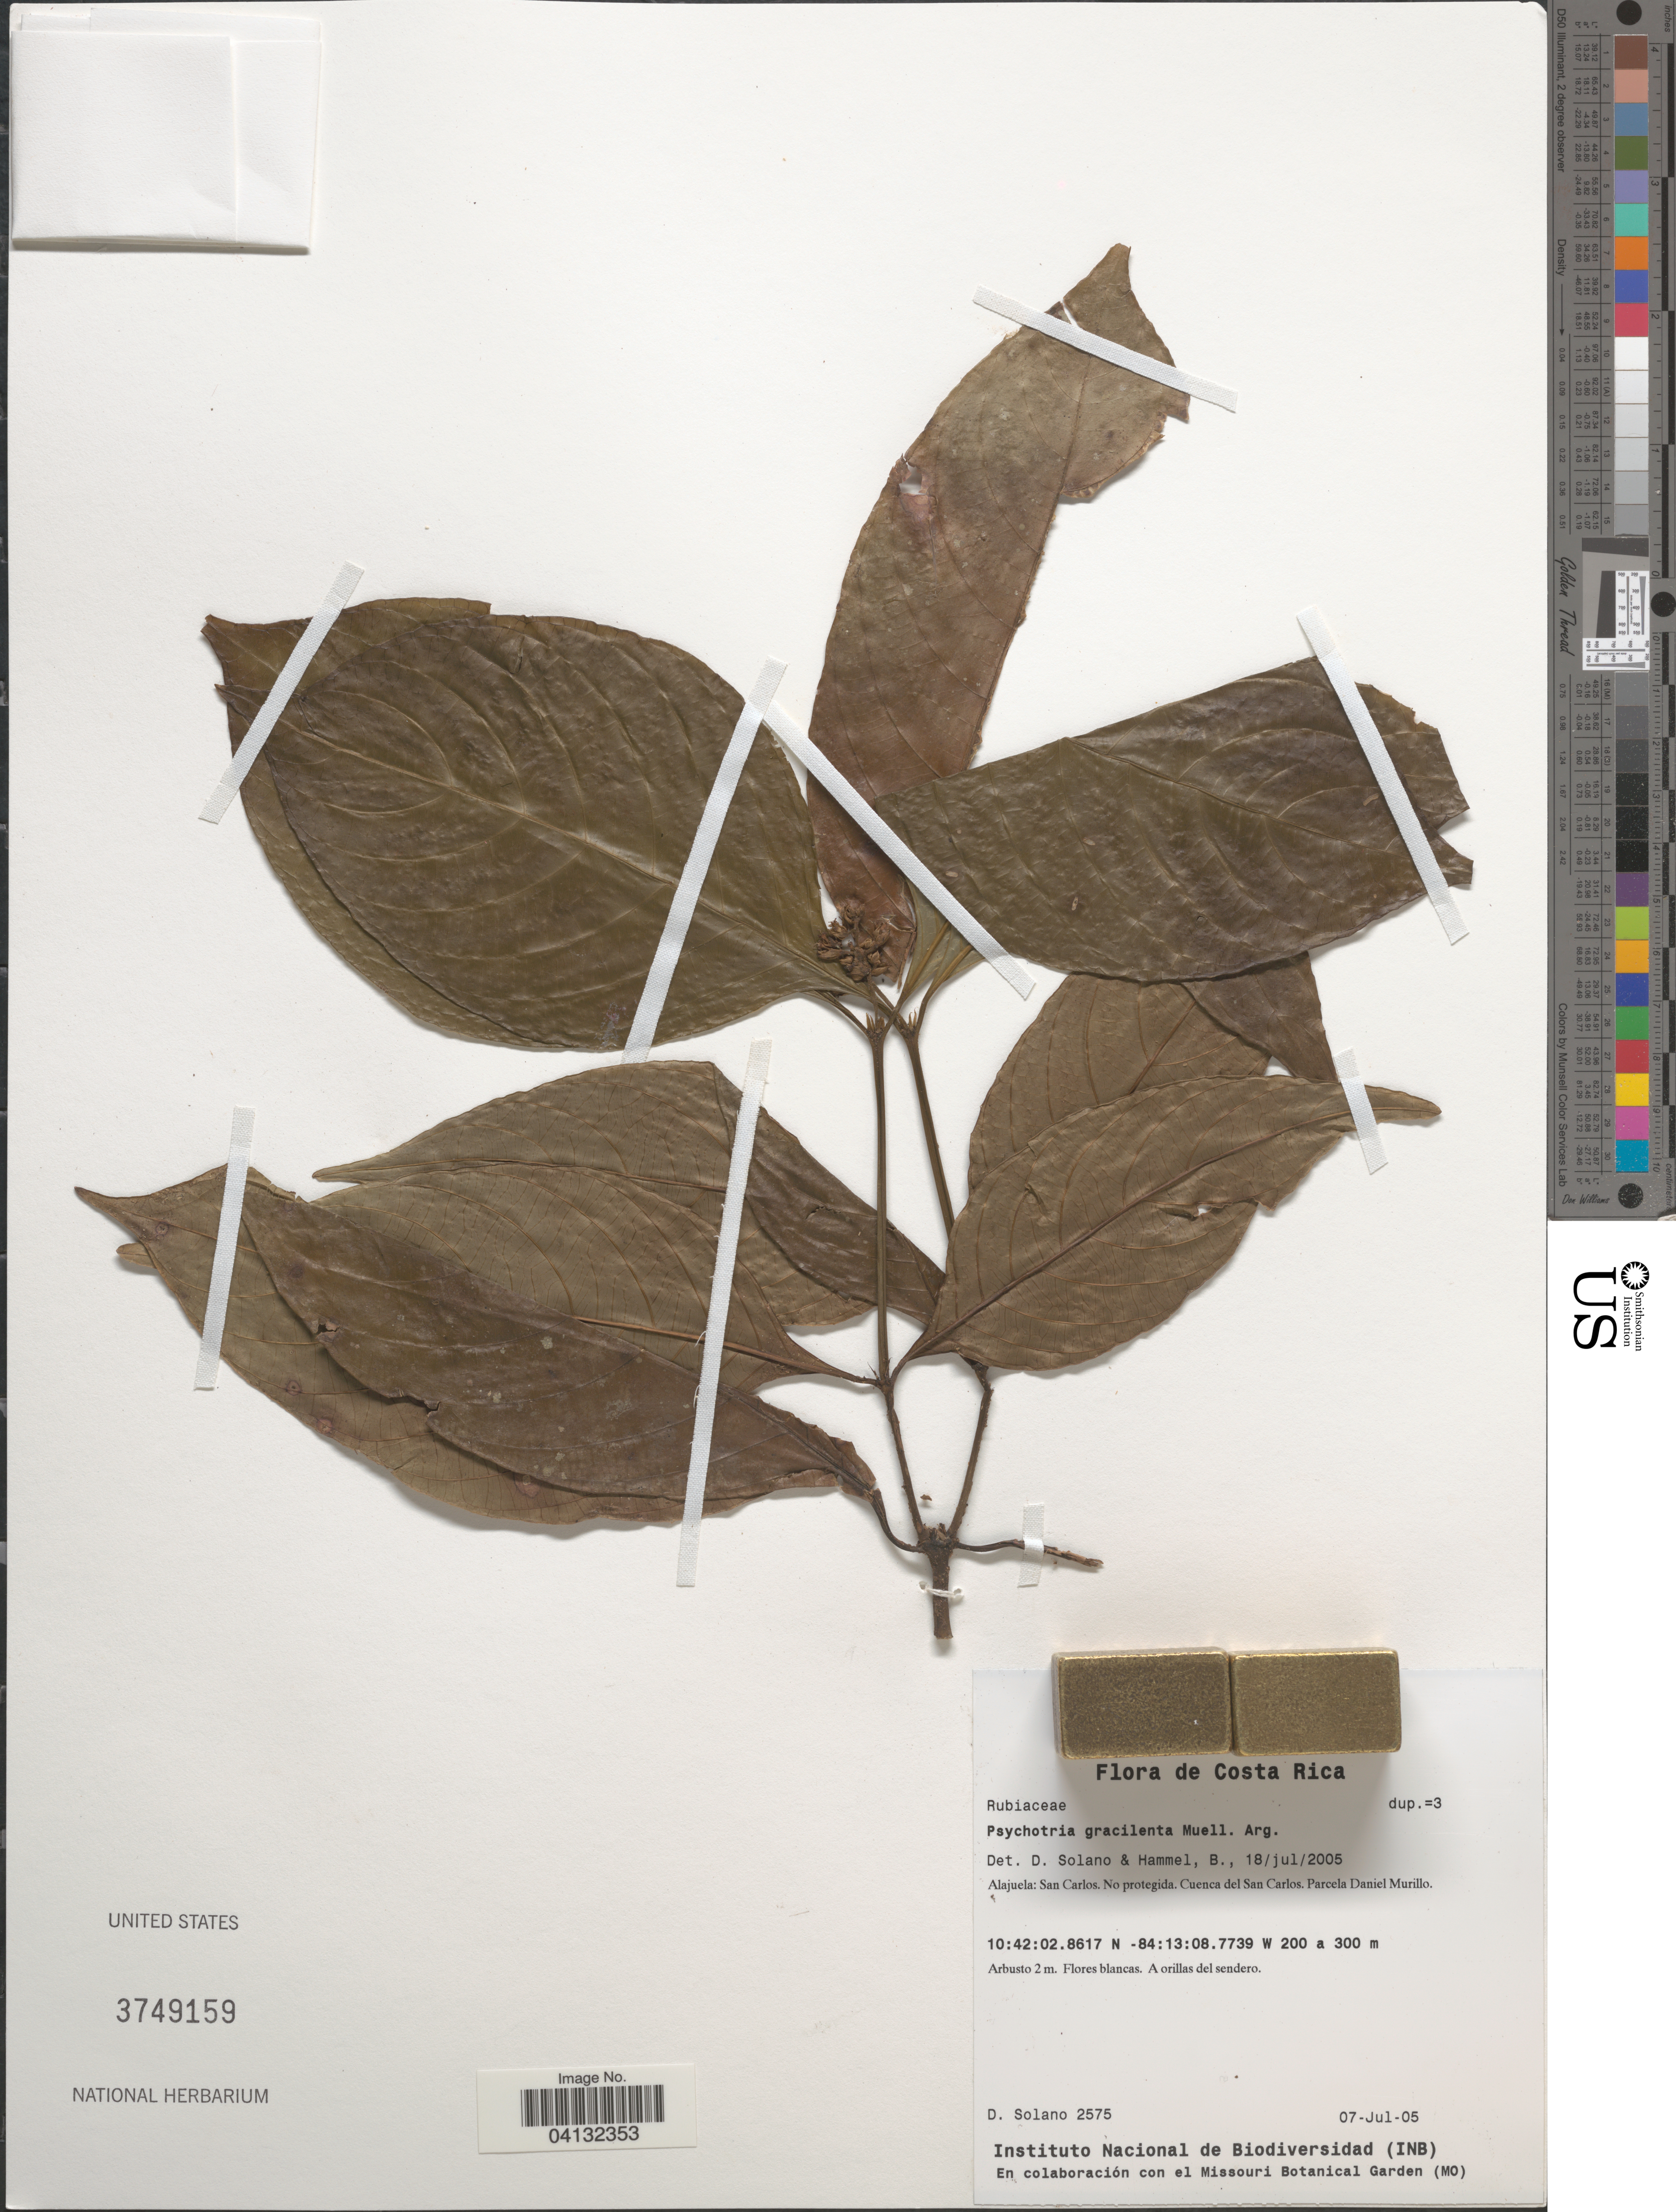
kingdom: Plantae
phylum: Tracheophyta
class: Magnoliopsida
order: Gentianales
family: Rubiaceae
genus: Psychotria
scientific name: Psychotria gracilenta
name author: Müll. Arg.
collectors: D. Solano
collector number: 2575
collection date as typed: Transcribed d/m/y: 7/7/5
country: Costa Rica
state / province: Alajuela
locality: San Carlos. No protegida. Cuenca del San Carlos. Parcela Daniel Murillo.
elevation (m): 200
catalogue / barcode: US 3749159